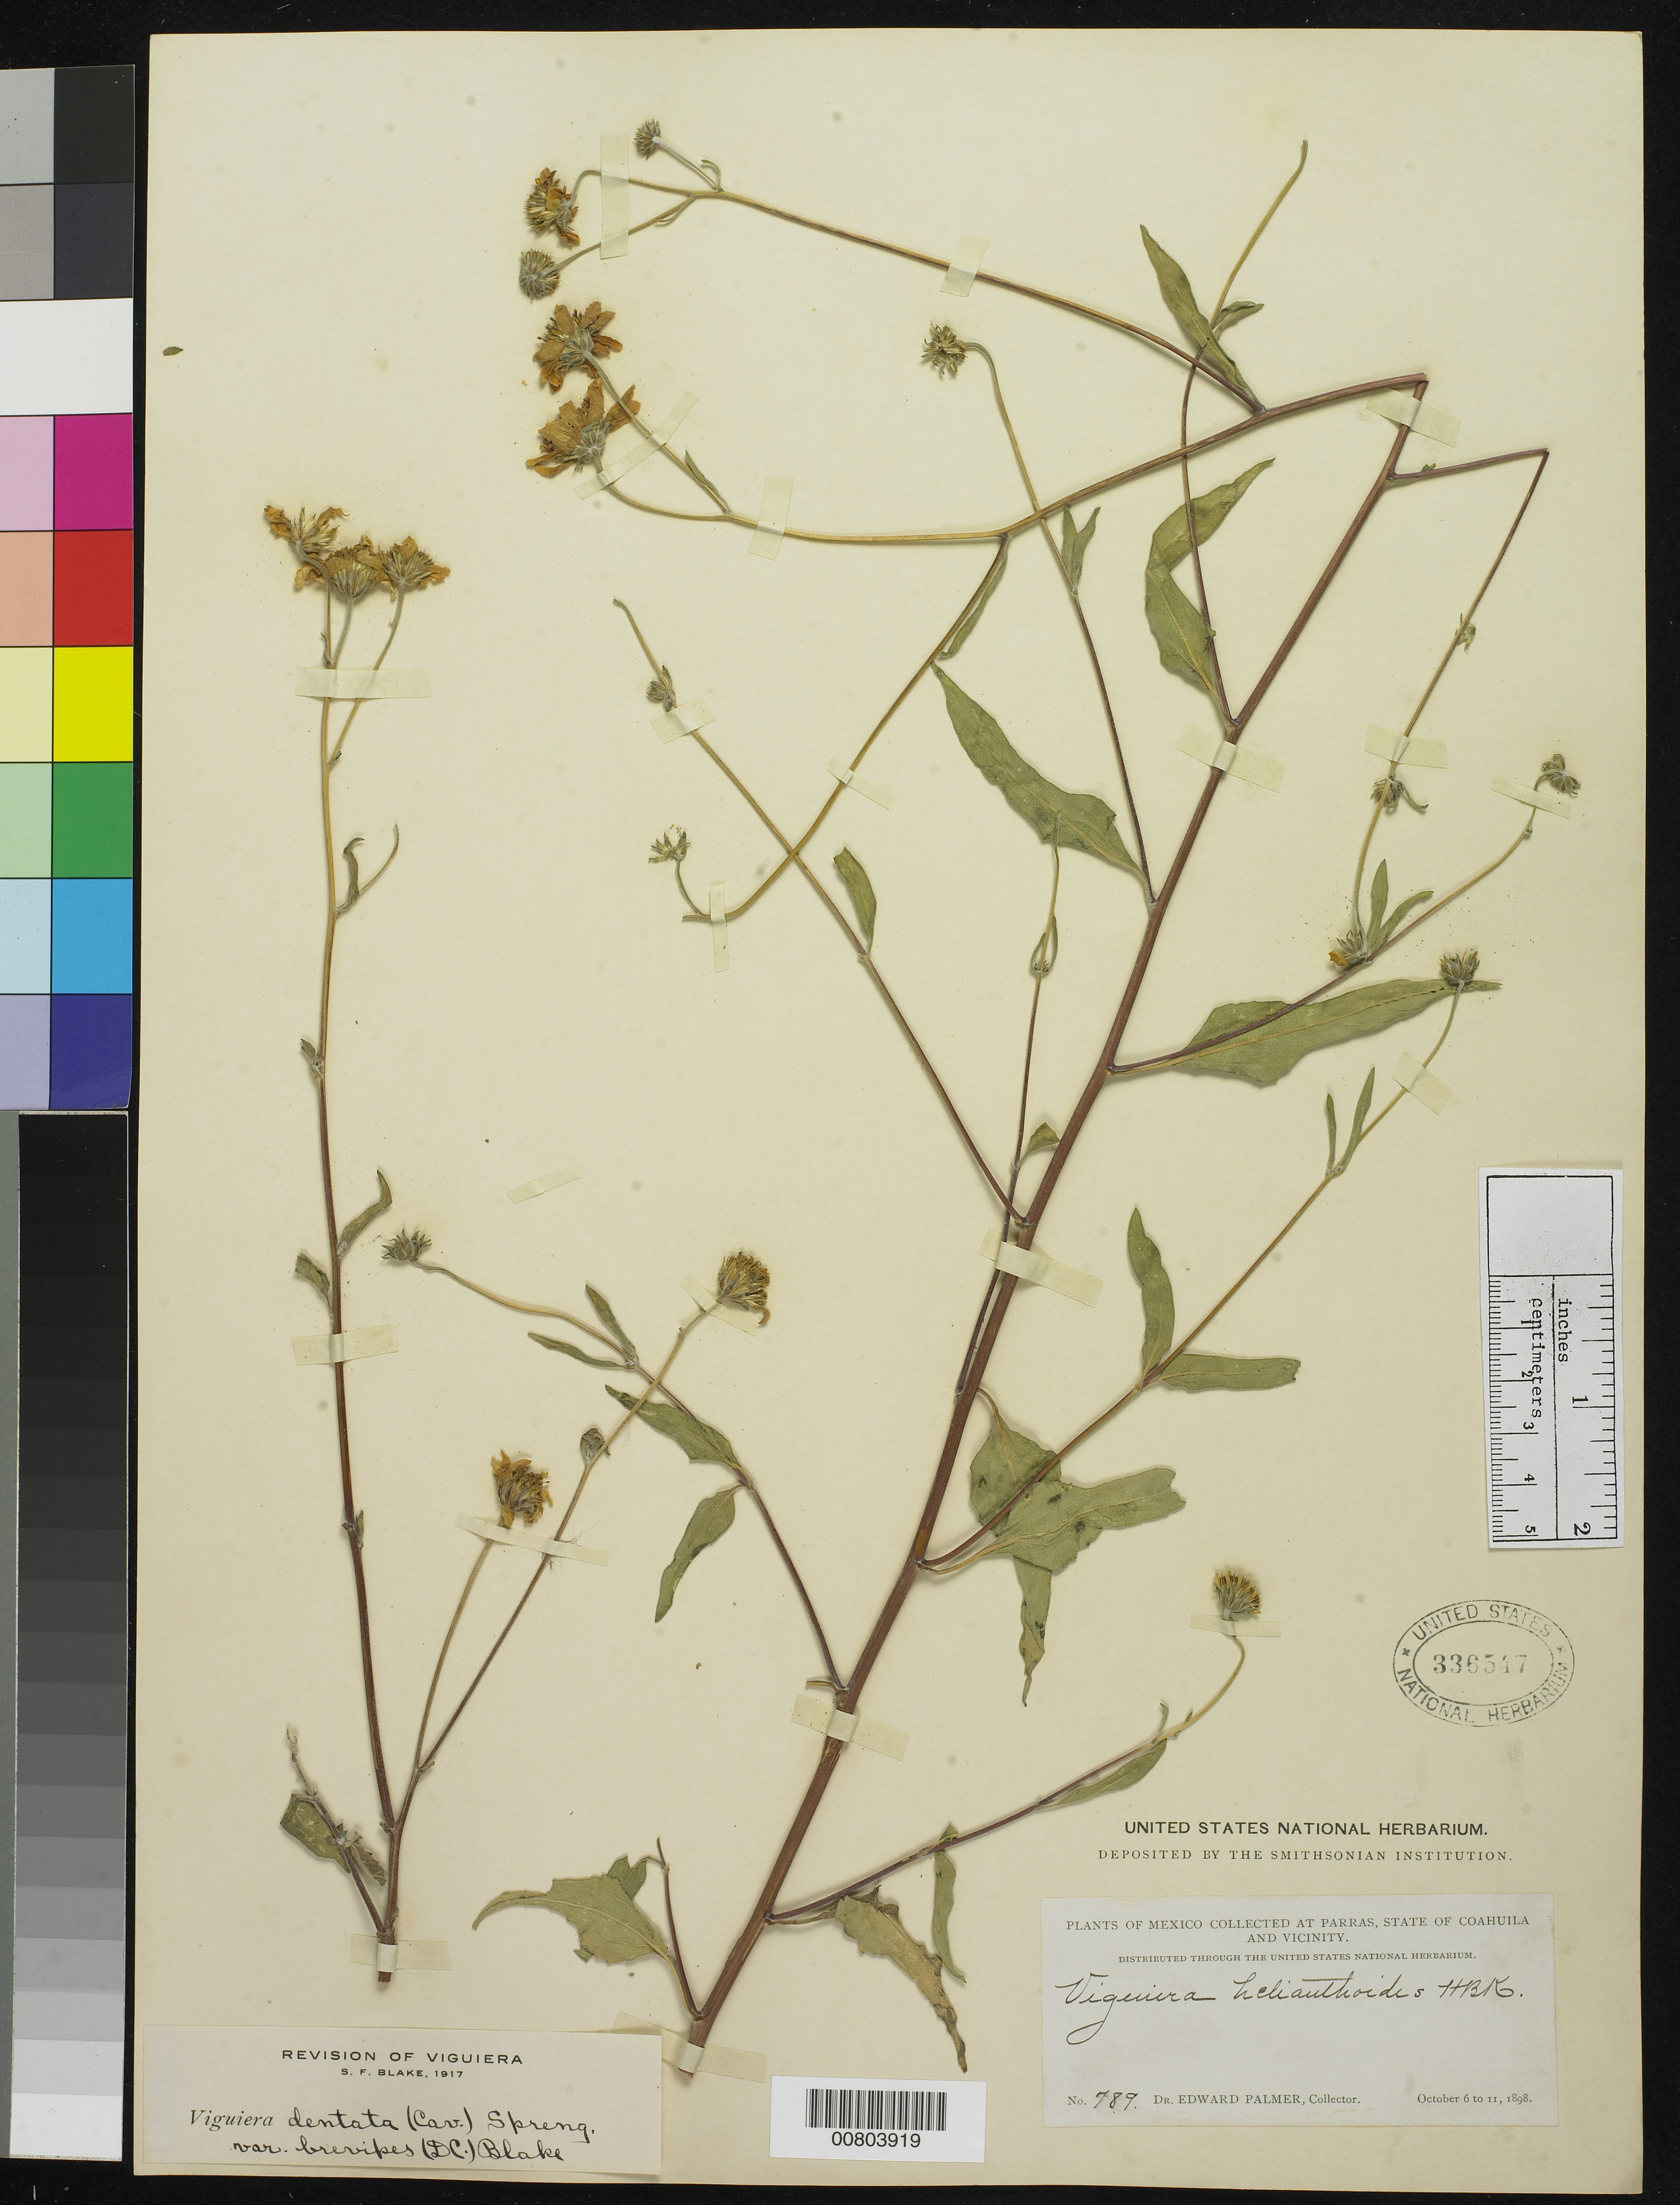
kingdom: Plantae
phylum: Tracheophyta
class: Magnoliopsida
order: Asterales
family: Asteraceae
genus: Viguiera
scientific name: Viguiera dentata var. brevipes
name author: (DC.) S.F. Blake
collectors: E. Palmer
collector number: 789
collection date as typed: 06 Oct 1898 to 11 Oct 1898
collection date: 1898-10-06/1898-10-11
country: Mexico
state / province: Coahuila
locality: Parras, Coahuila and vicinity.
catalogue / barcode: US 336547